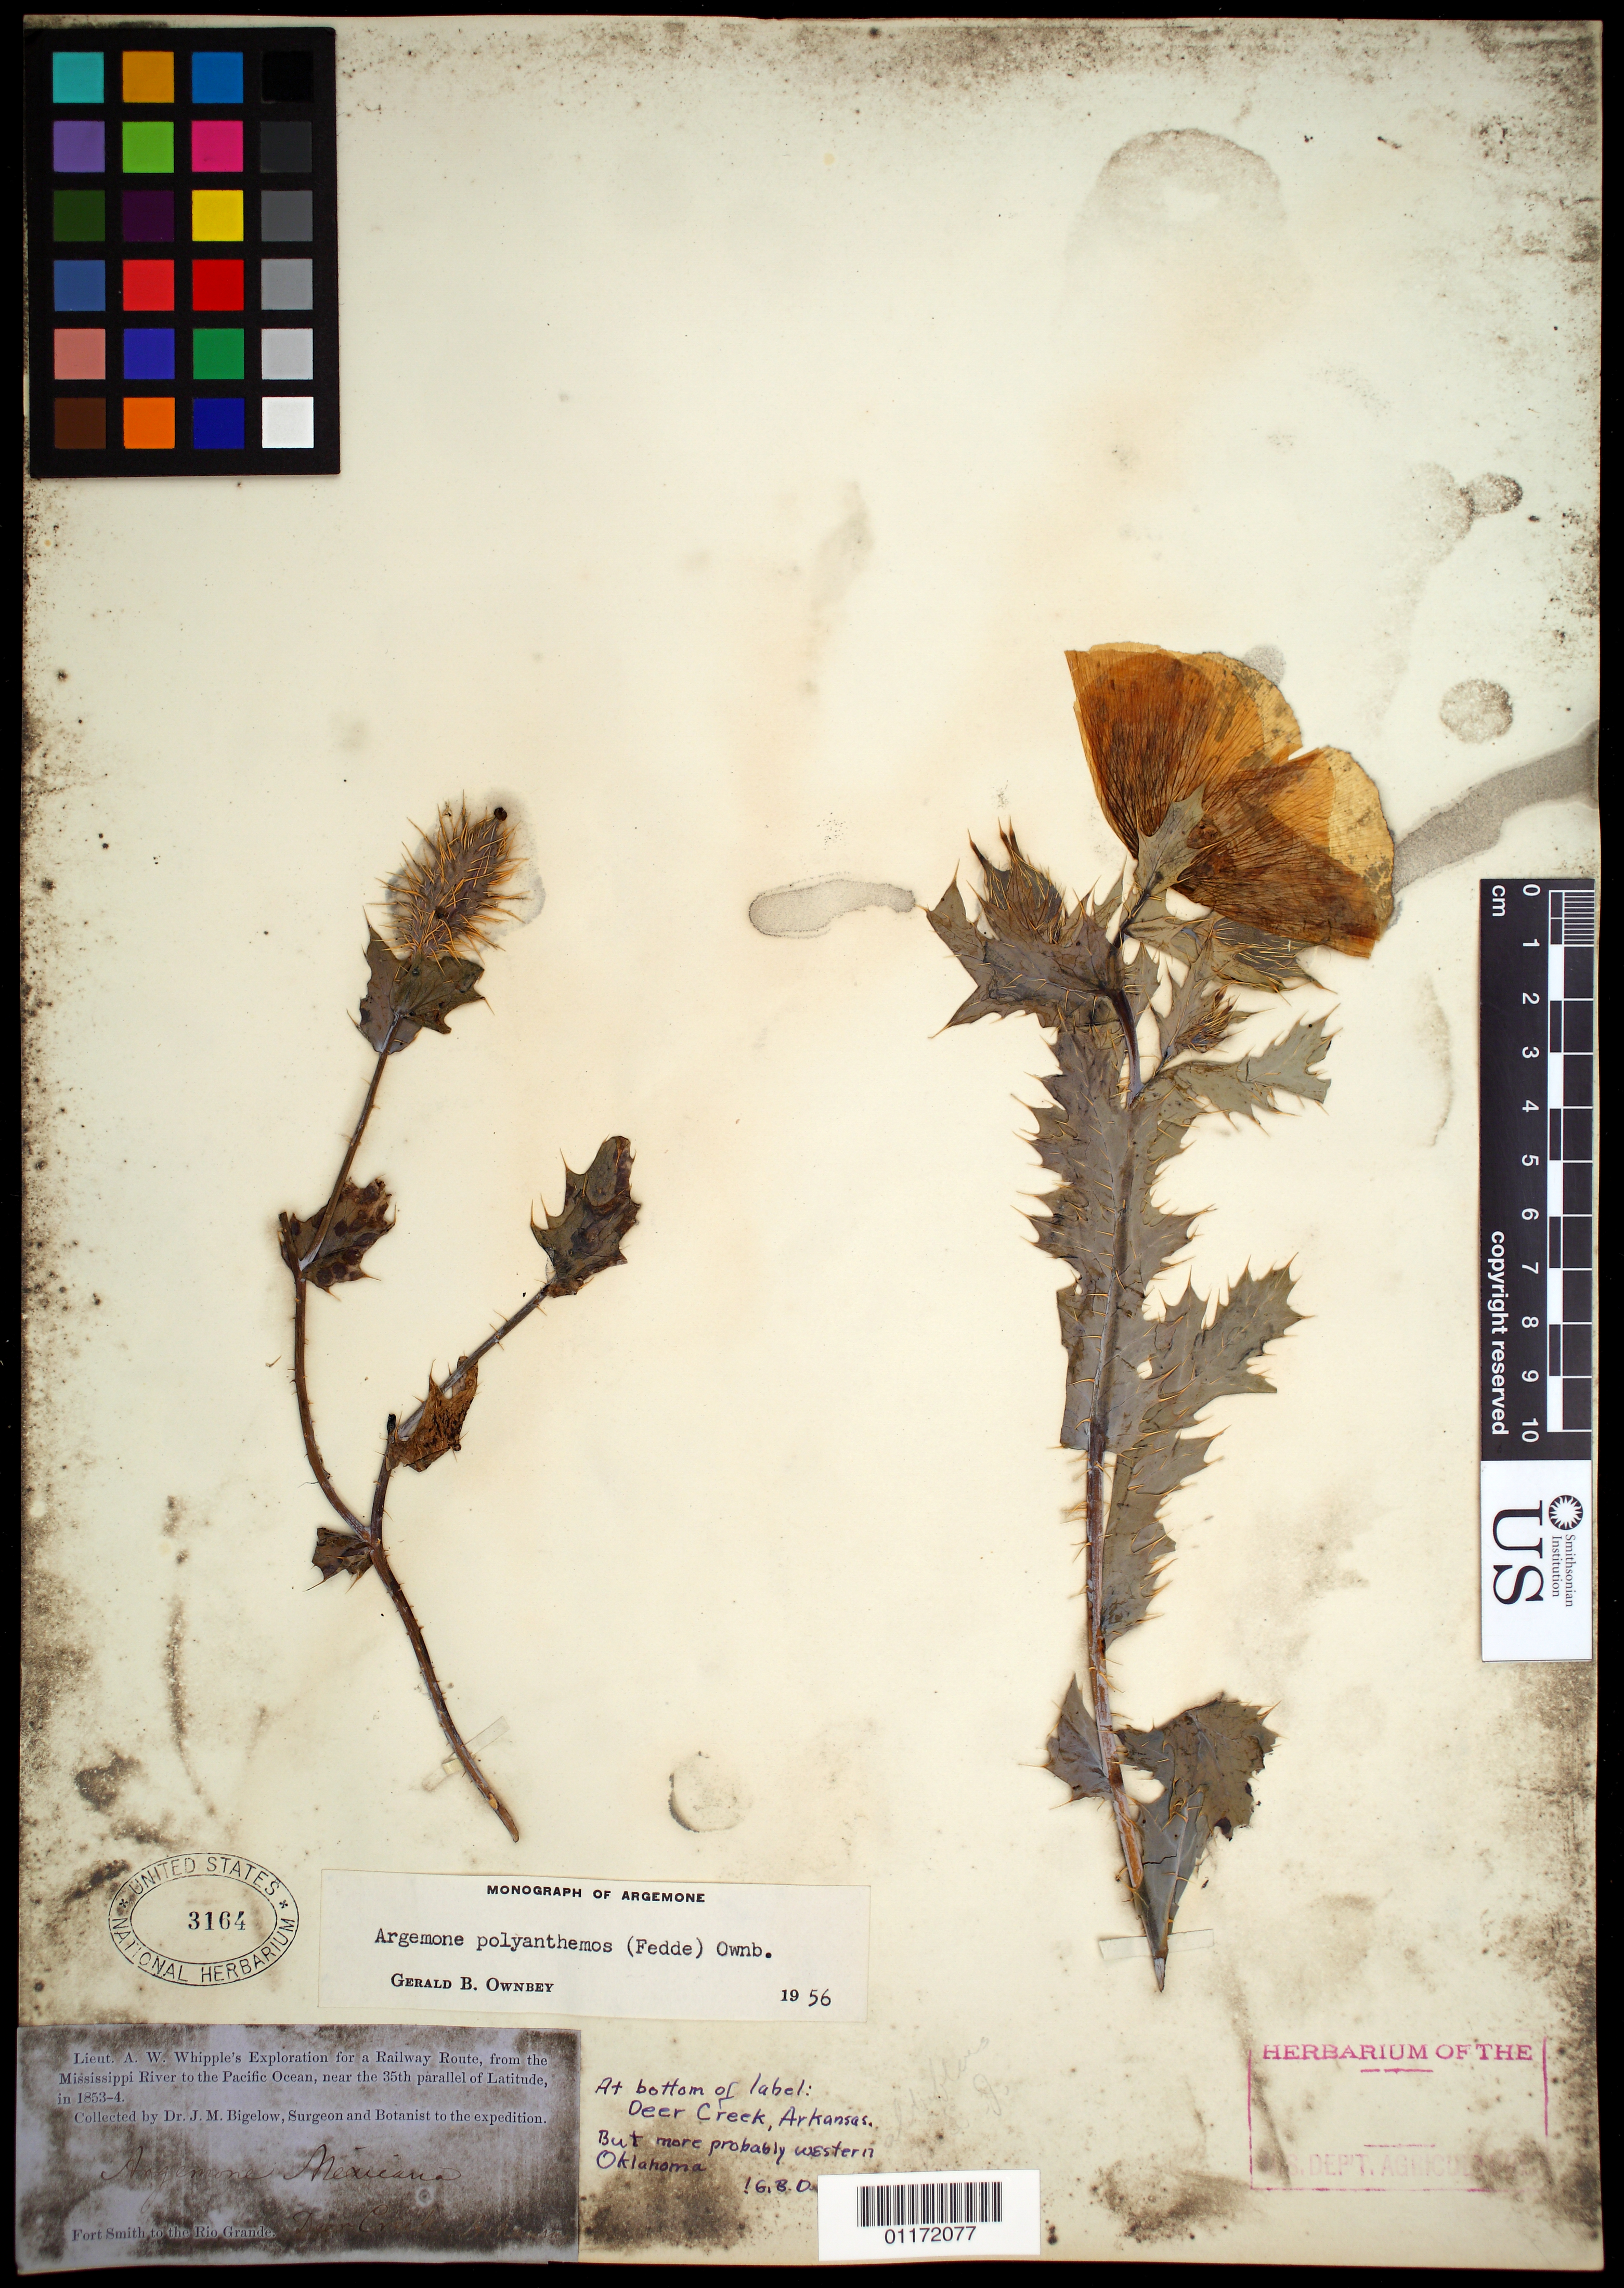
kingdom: Plantae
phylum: Tracheophyta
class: Magnoliopsida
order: Ranunculales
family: Papaveraceae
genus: Argemone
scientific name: Argemone polyanthemos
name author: (Fedde) G.B. Ownbey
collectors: J. M. Bigelow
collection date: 1853/1854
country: United States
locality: Fort Smith to the Rio Grande.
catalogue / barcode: US 3164